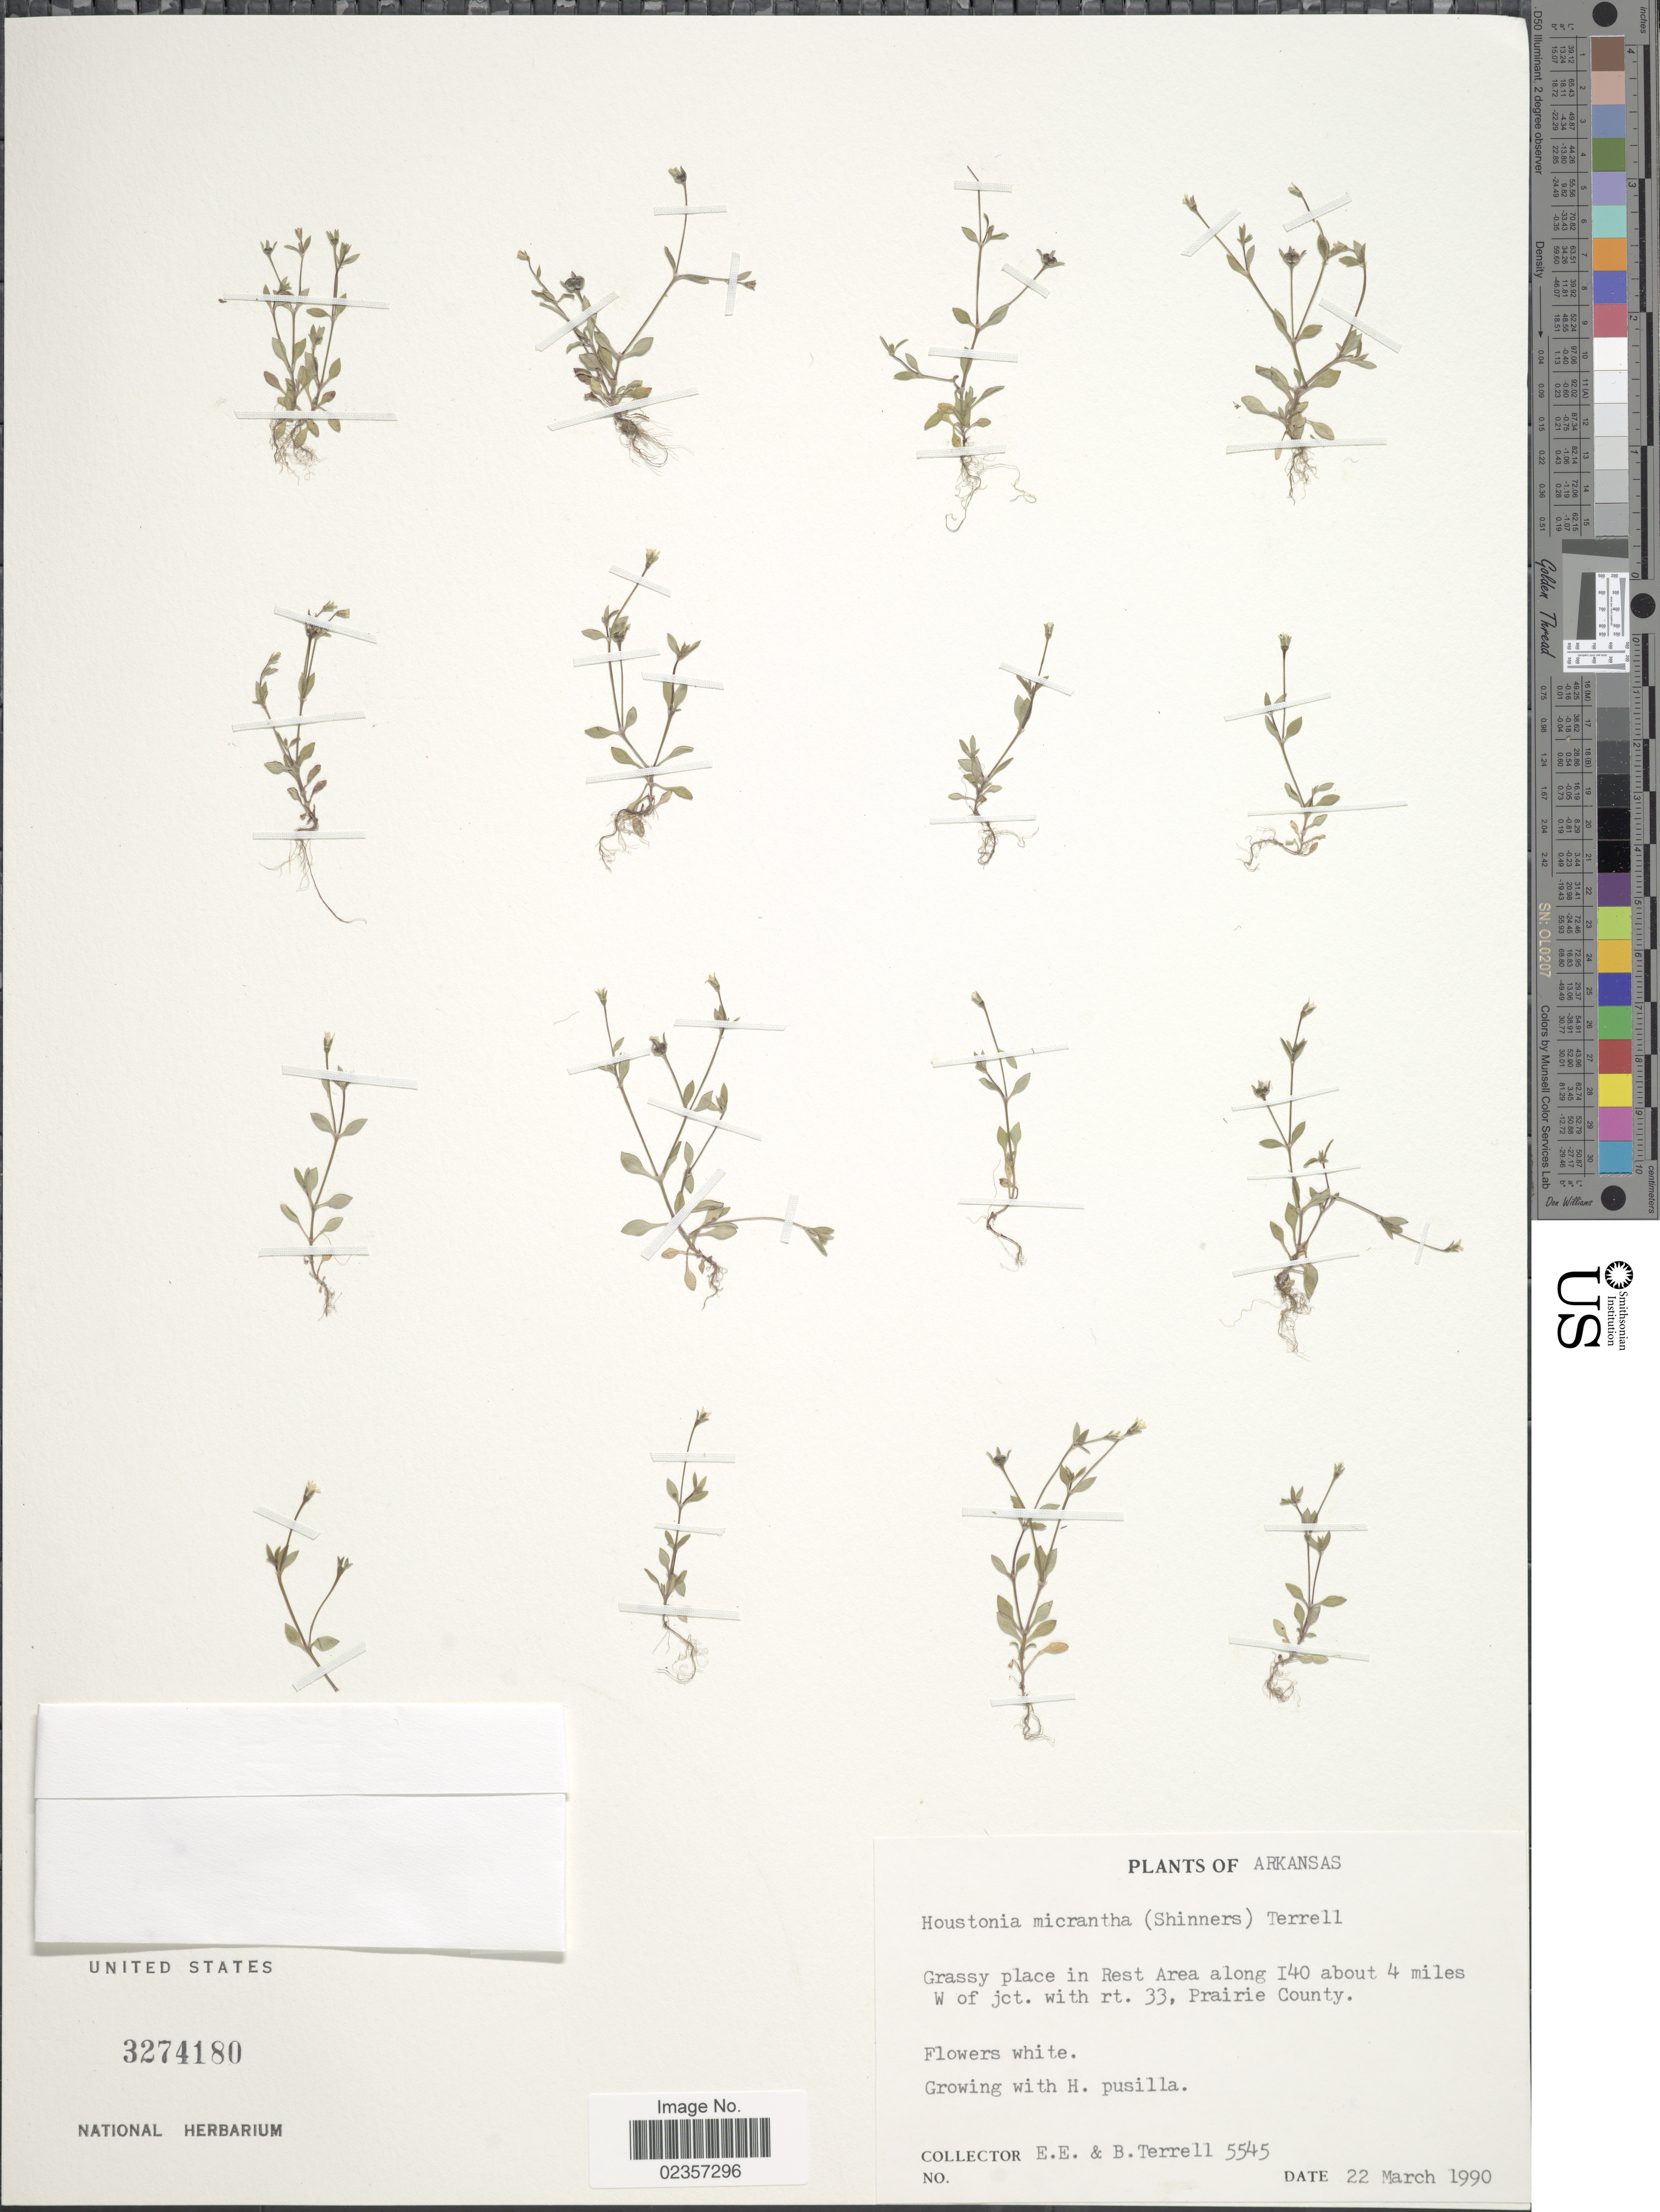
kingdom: Plantae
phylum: Tracheophyta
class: Magnoliopsida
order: Gentianales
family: Rubiaceae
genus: Houstonia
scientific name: Houstonia micrantha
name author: (Shinners) Terrell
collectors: E. E. Terrell & B. Terrell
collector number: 5545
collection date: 1990-03-22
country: United States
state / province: Arkansas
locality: Grassy place in Rest Area along 140 about 4 miles W of jct. with rt. 33, Prairie County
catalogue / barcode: US 3274180